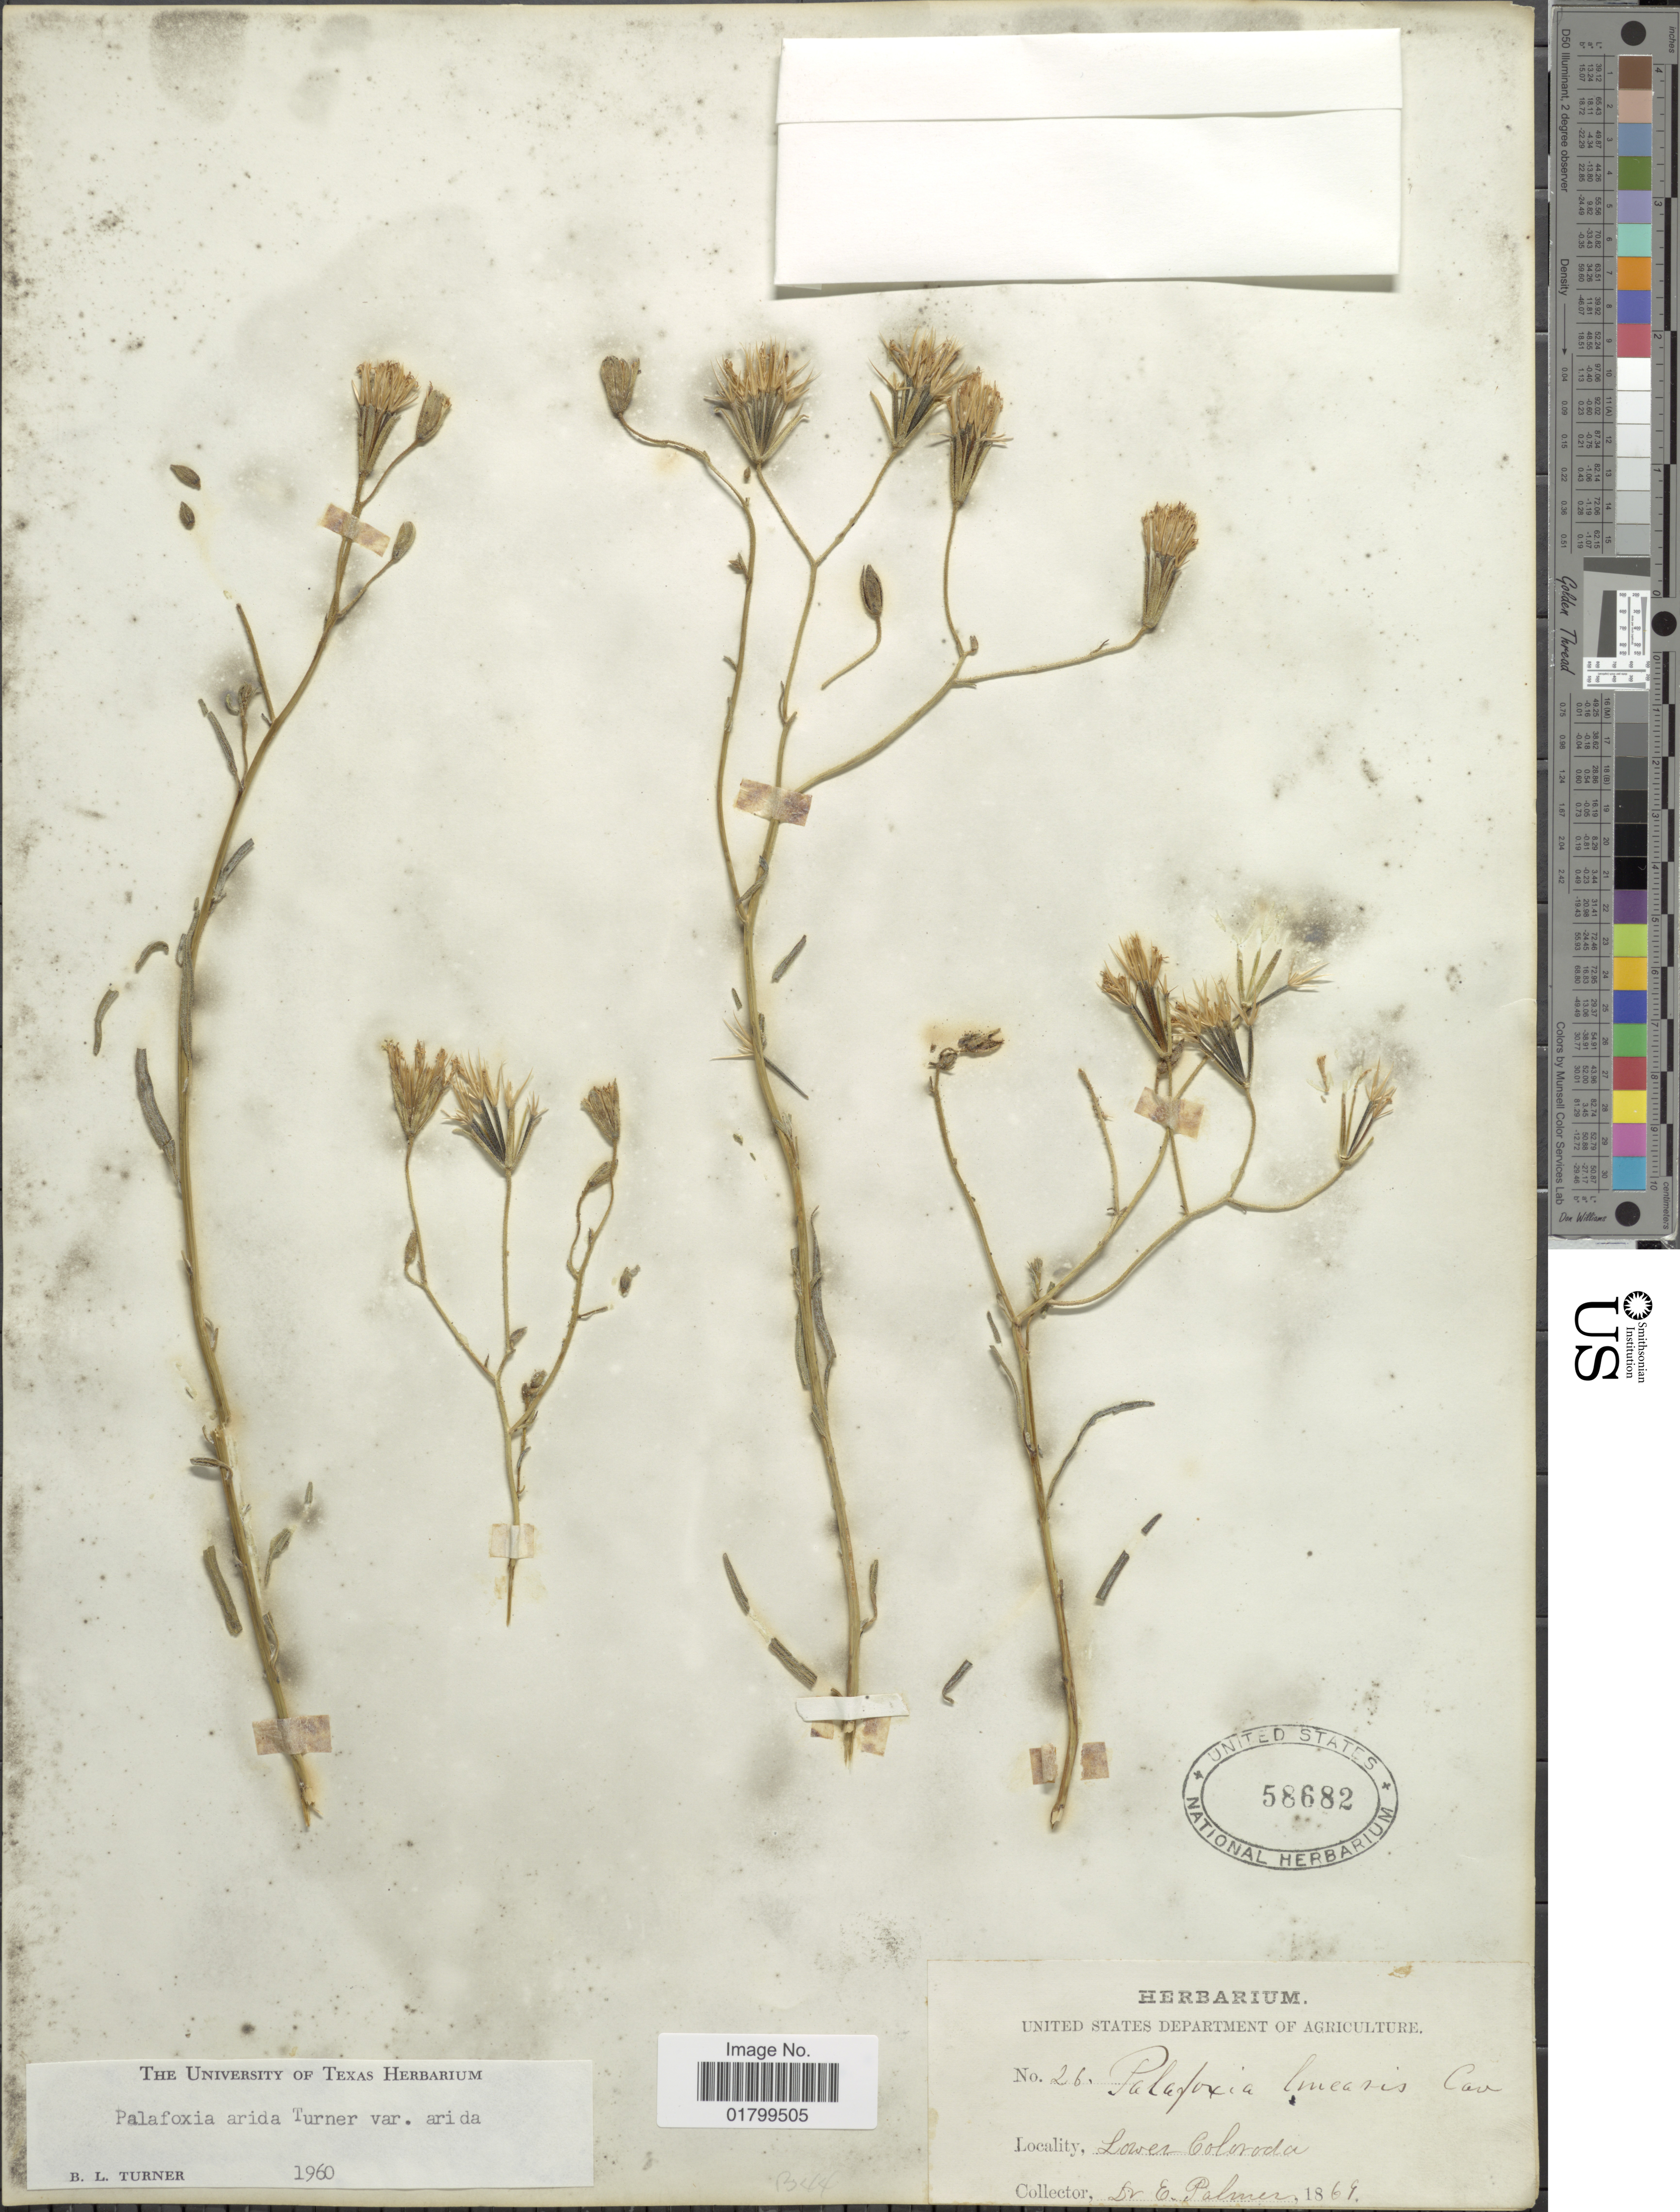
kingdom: Plantae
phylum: Tracheophyta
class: Magnoliopsida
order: Asterales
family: Asteraceae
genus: Palafoxia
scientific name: Palafoxia arida var. arida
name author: B.L. Turner & M.I. Morris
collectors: E. Palmer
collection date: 1869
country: United States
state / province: Colorado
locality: Lower Colorado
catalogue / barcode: US 58682